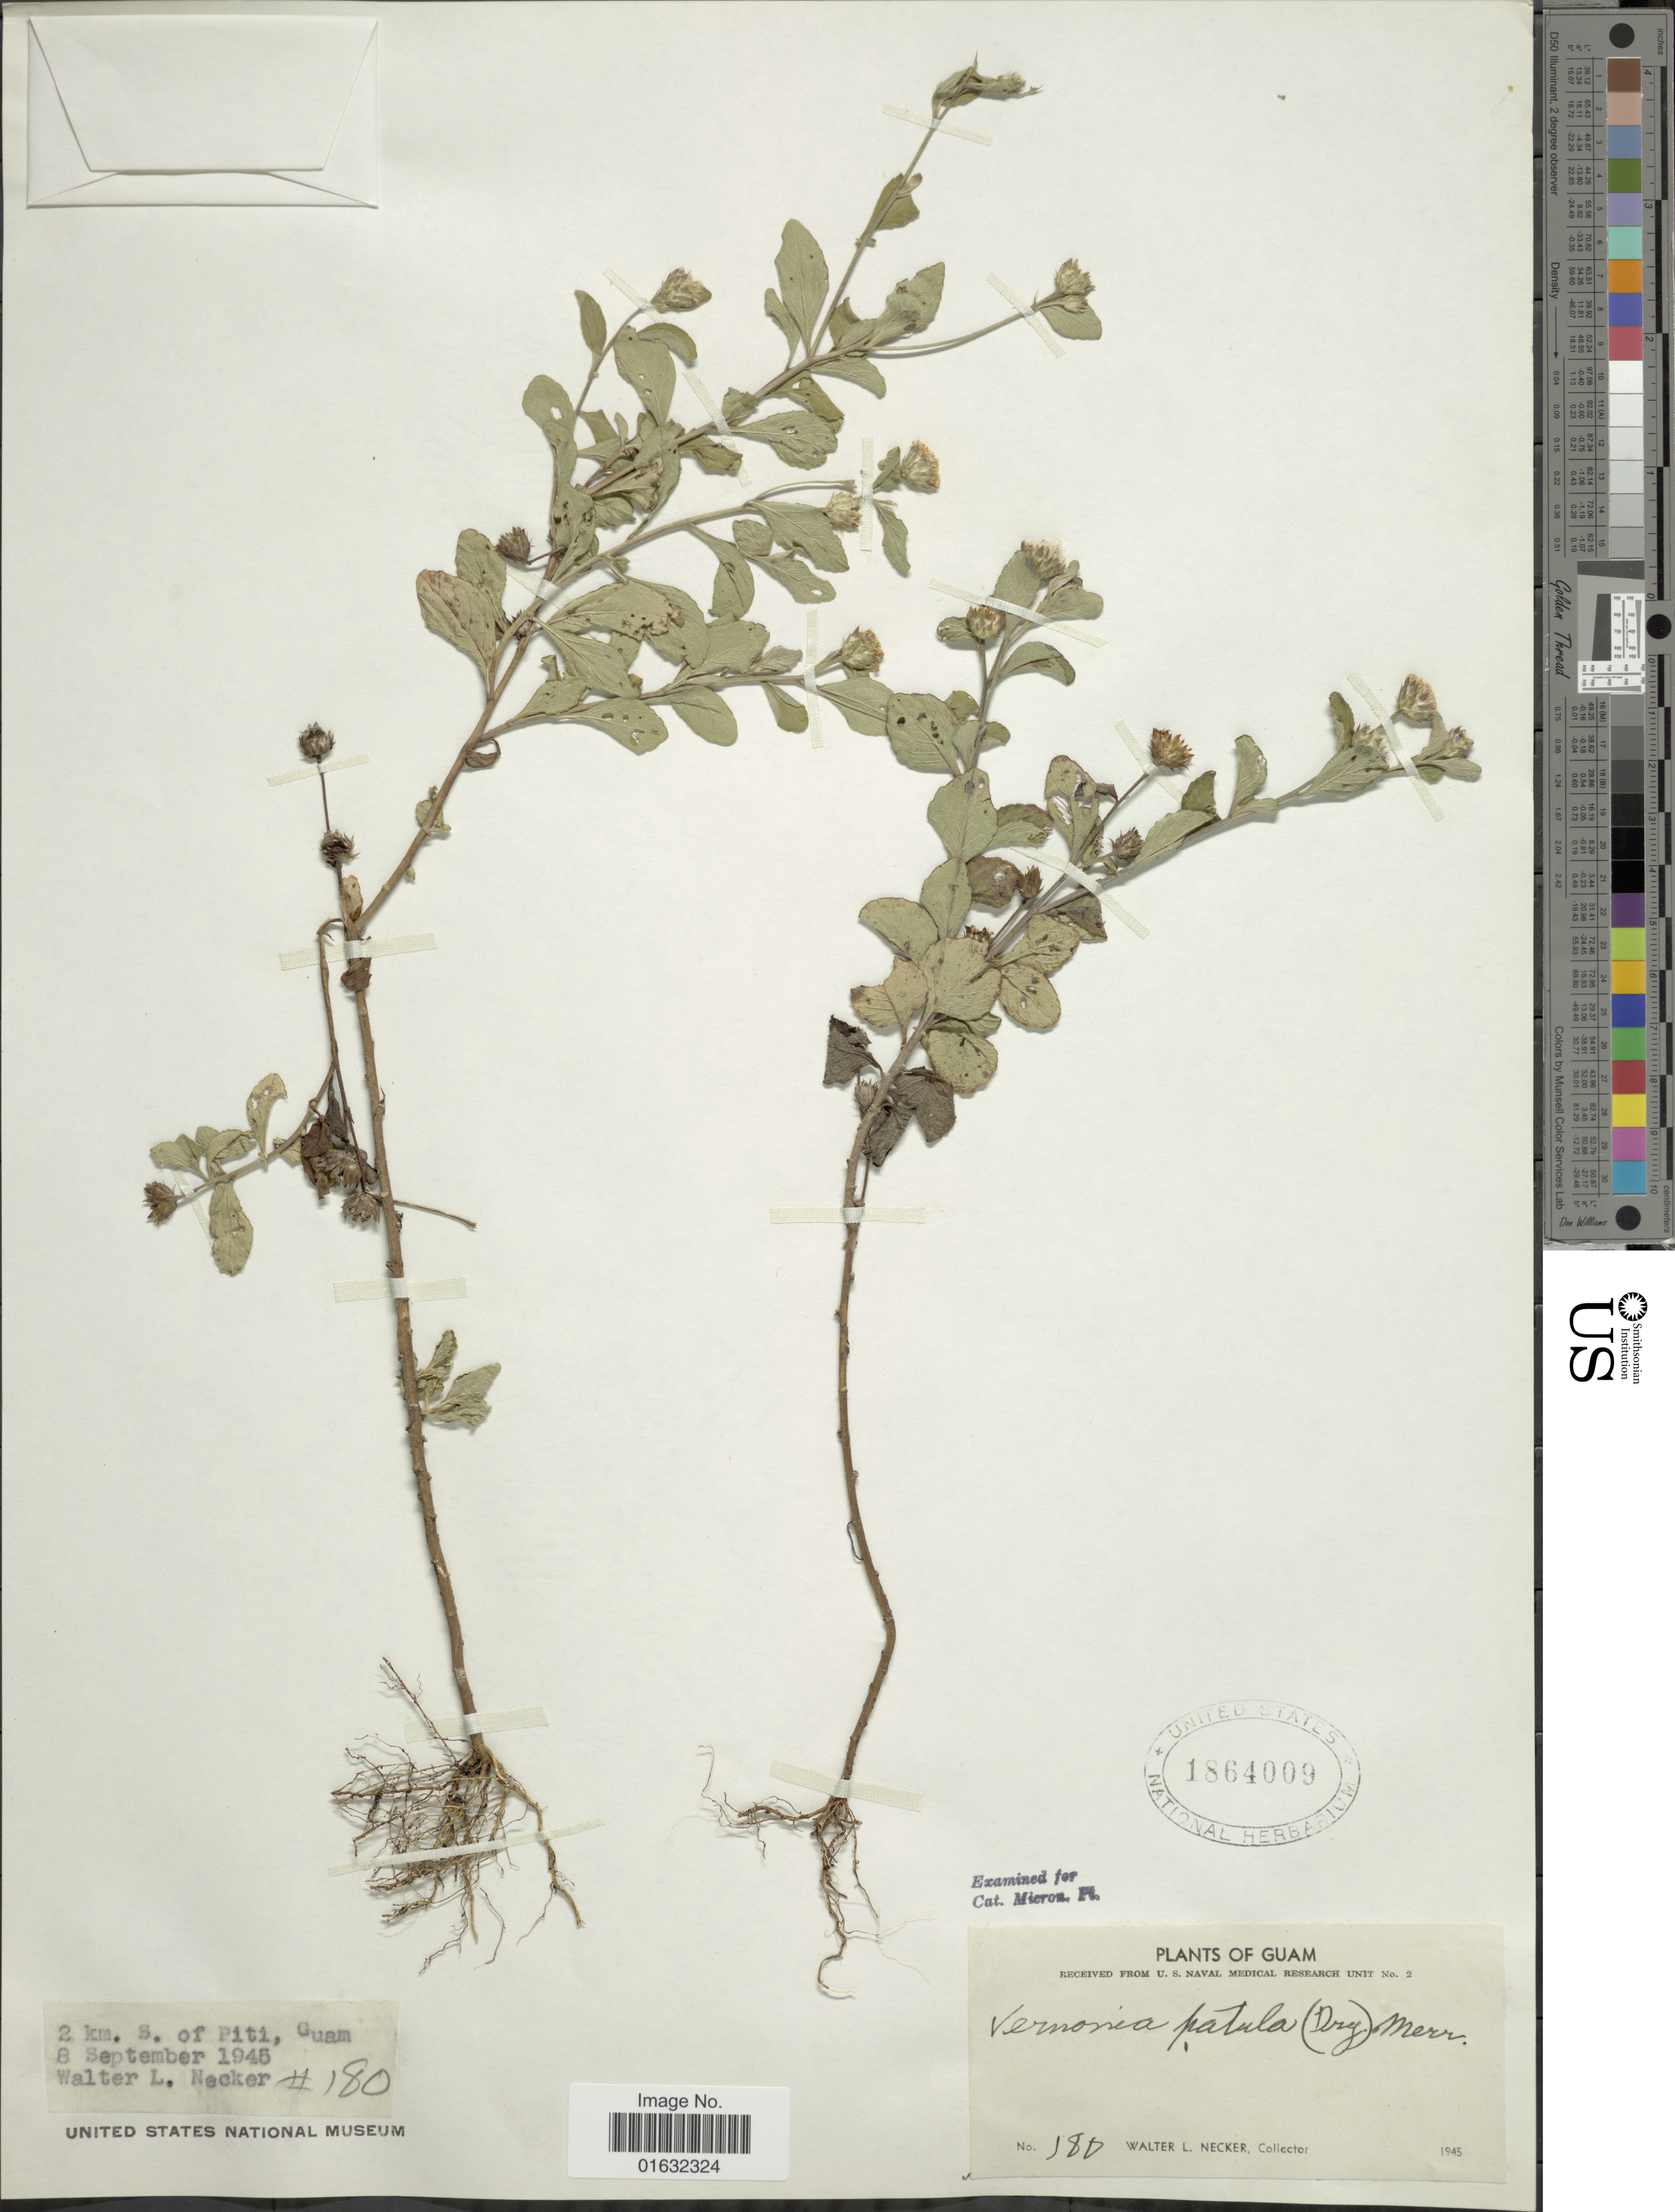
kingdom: Plantae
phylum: Tracheophyta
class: Magnoliopsida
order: Asterales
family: Asteraceae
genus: Cyanthillium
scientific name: Cyanthillium patulum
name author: (Aiton) H. Rob.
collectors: W. L. Necker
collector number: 180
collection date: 1945-09-08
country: Guam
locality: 2 km. S. of Piti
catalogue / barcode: US 1864009